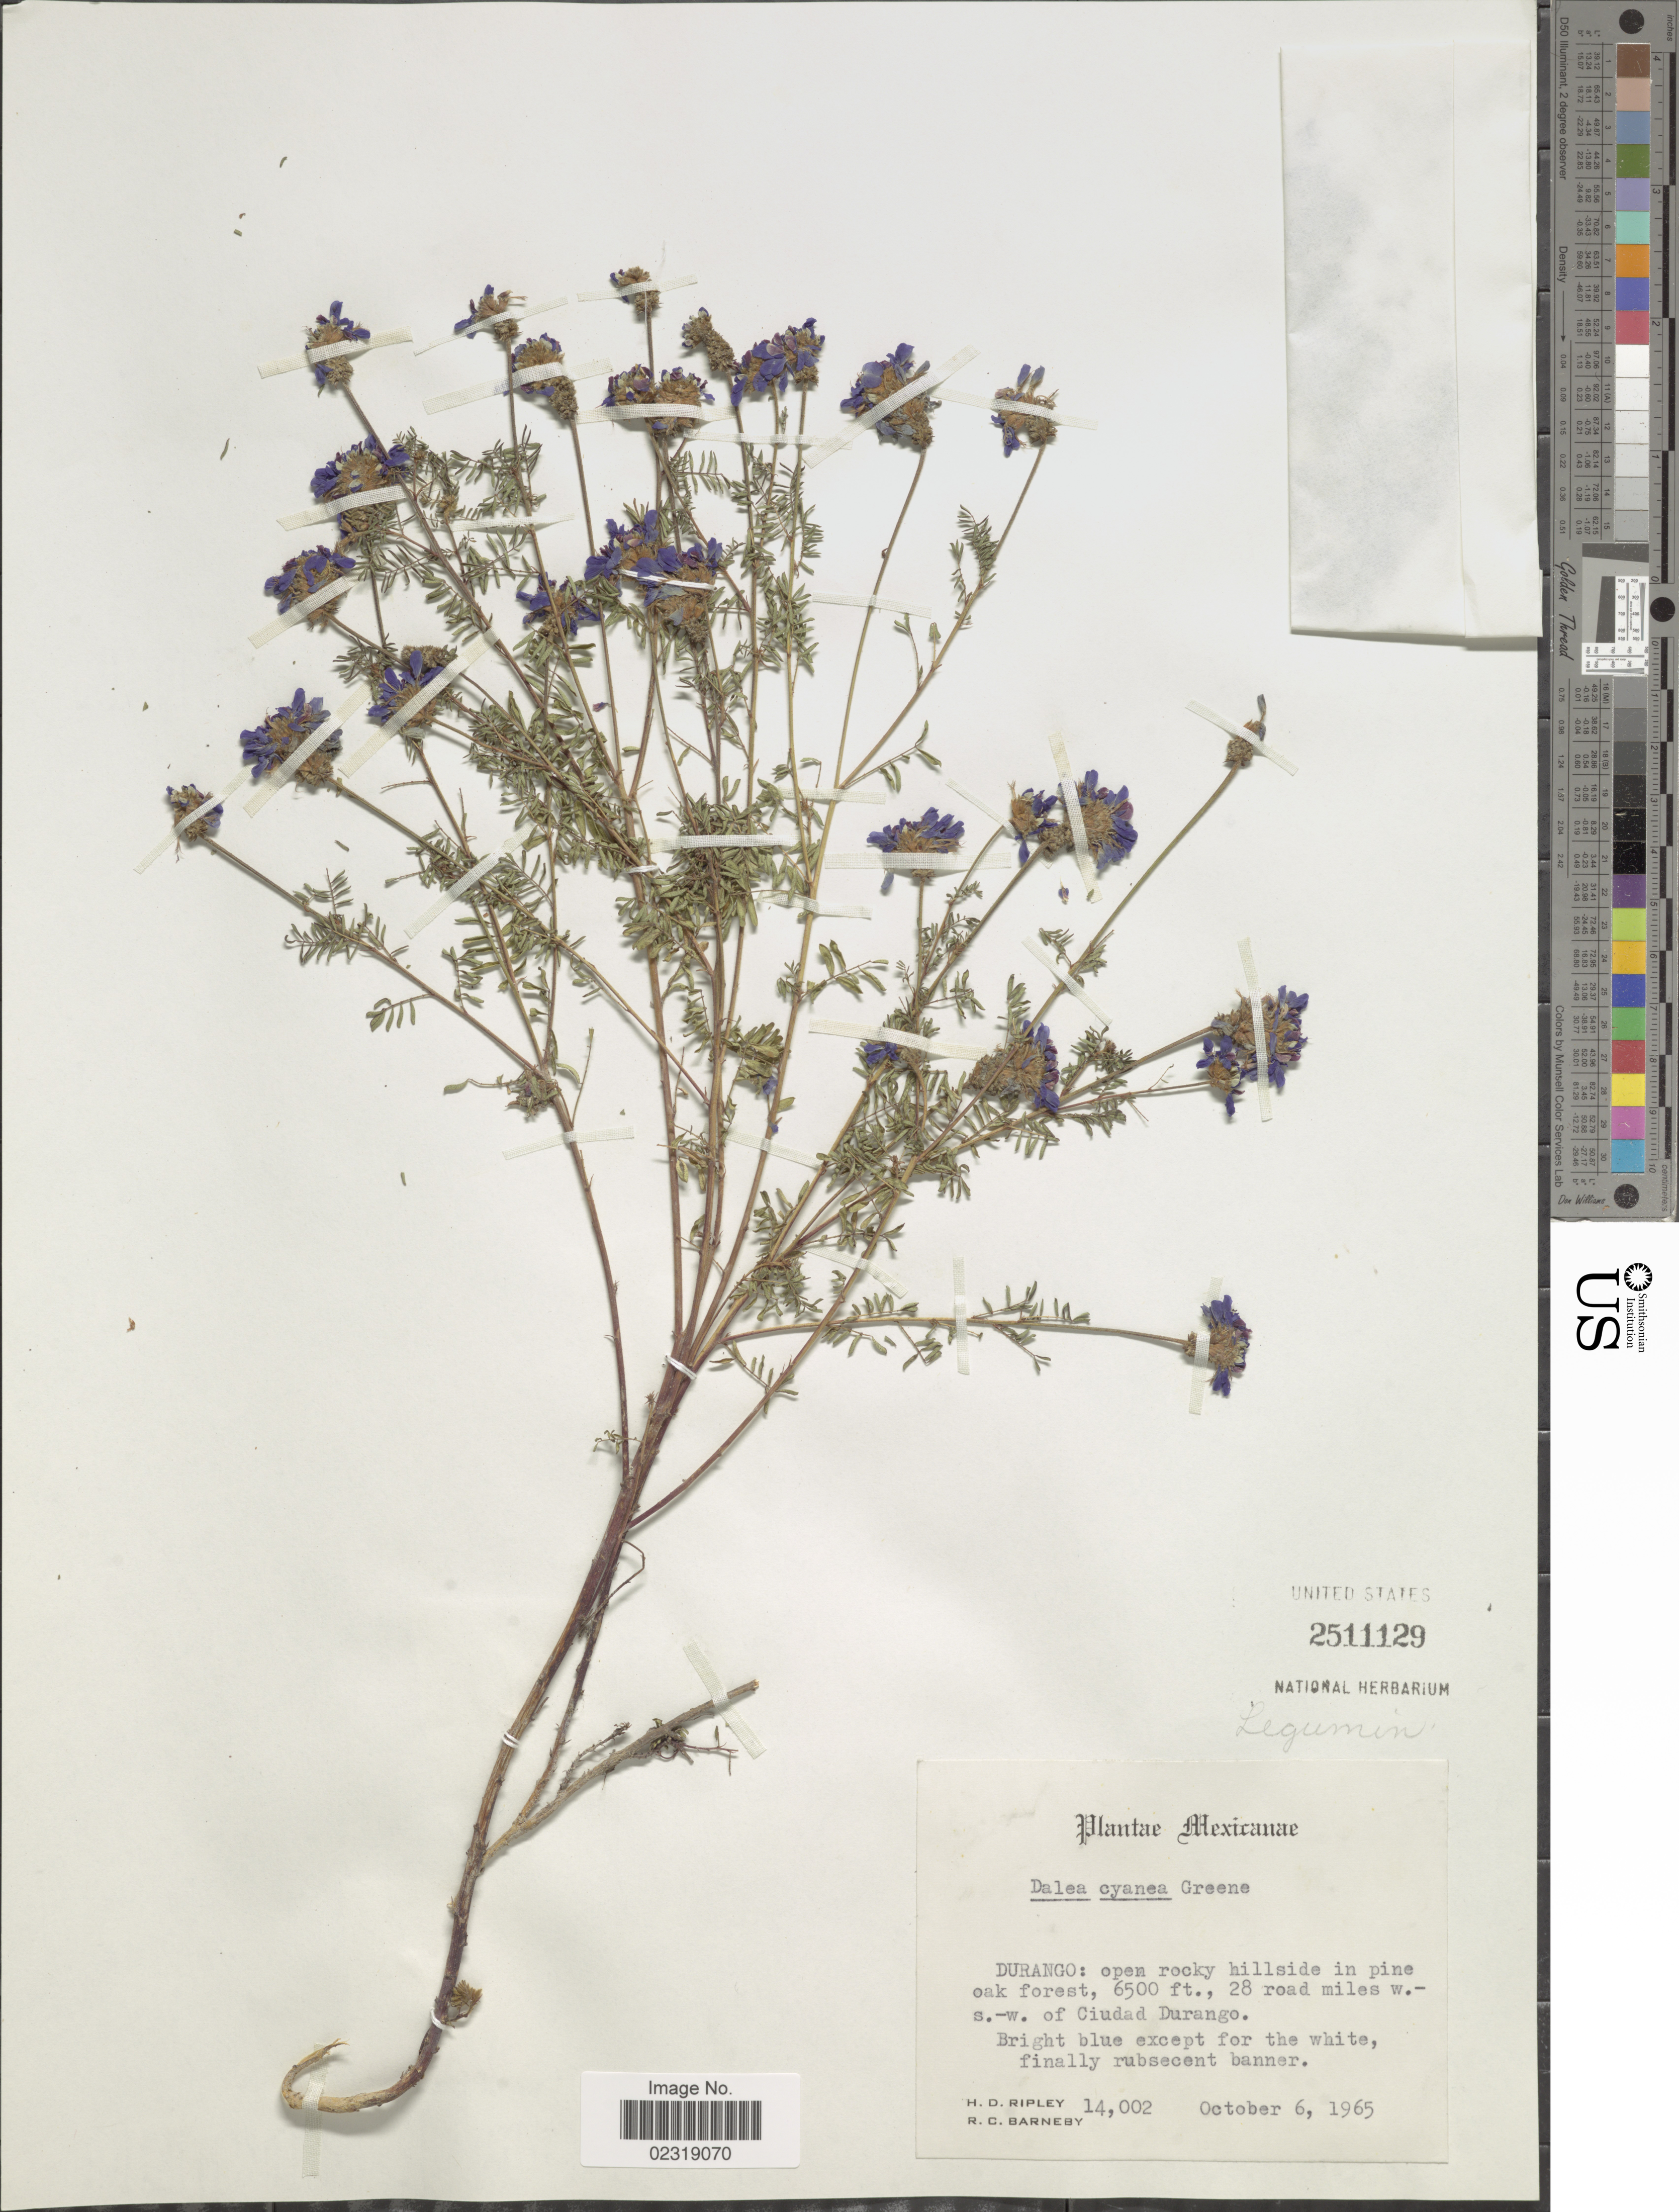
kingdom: Plantae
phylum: Tracheophyta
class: Magnoliopsida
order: Fabales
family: Fabaceae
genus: Dalea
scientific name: Dalea cyanea var. cyanea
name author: Greene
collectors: H. Ripley & R. C. Barneby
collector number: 14002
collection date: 1965-10-06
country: Mexico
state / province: Durango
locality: Durango: open rocky hillside in pine oak forest, 28 road miles w.- s.-w. of Ciudad Durango.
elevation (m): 1981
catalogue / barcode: US 2511129